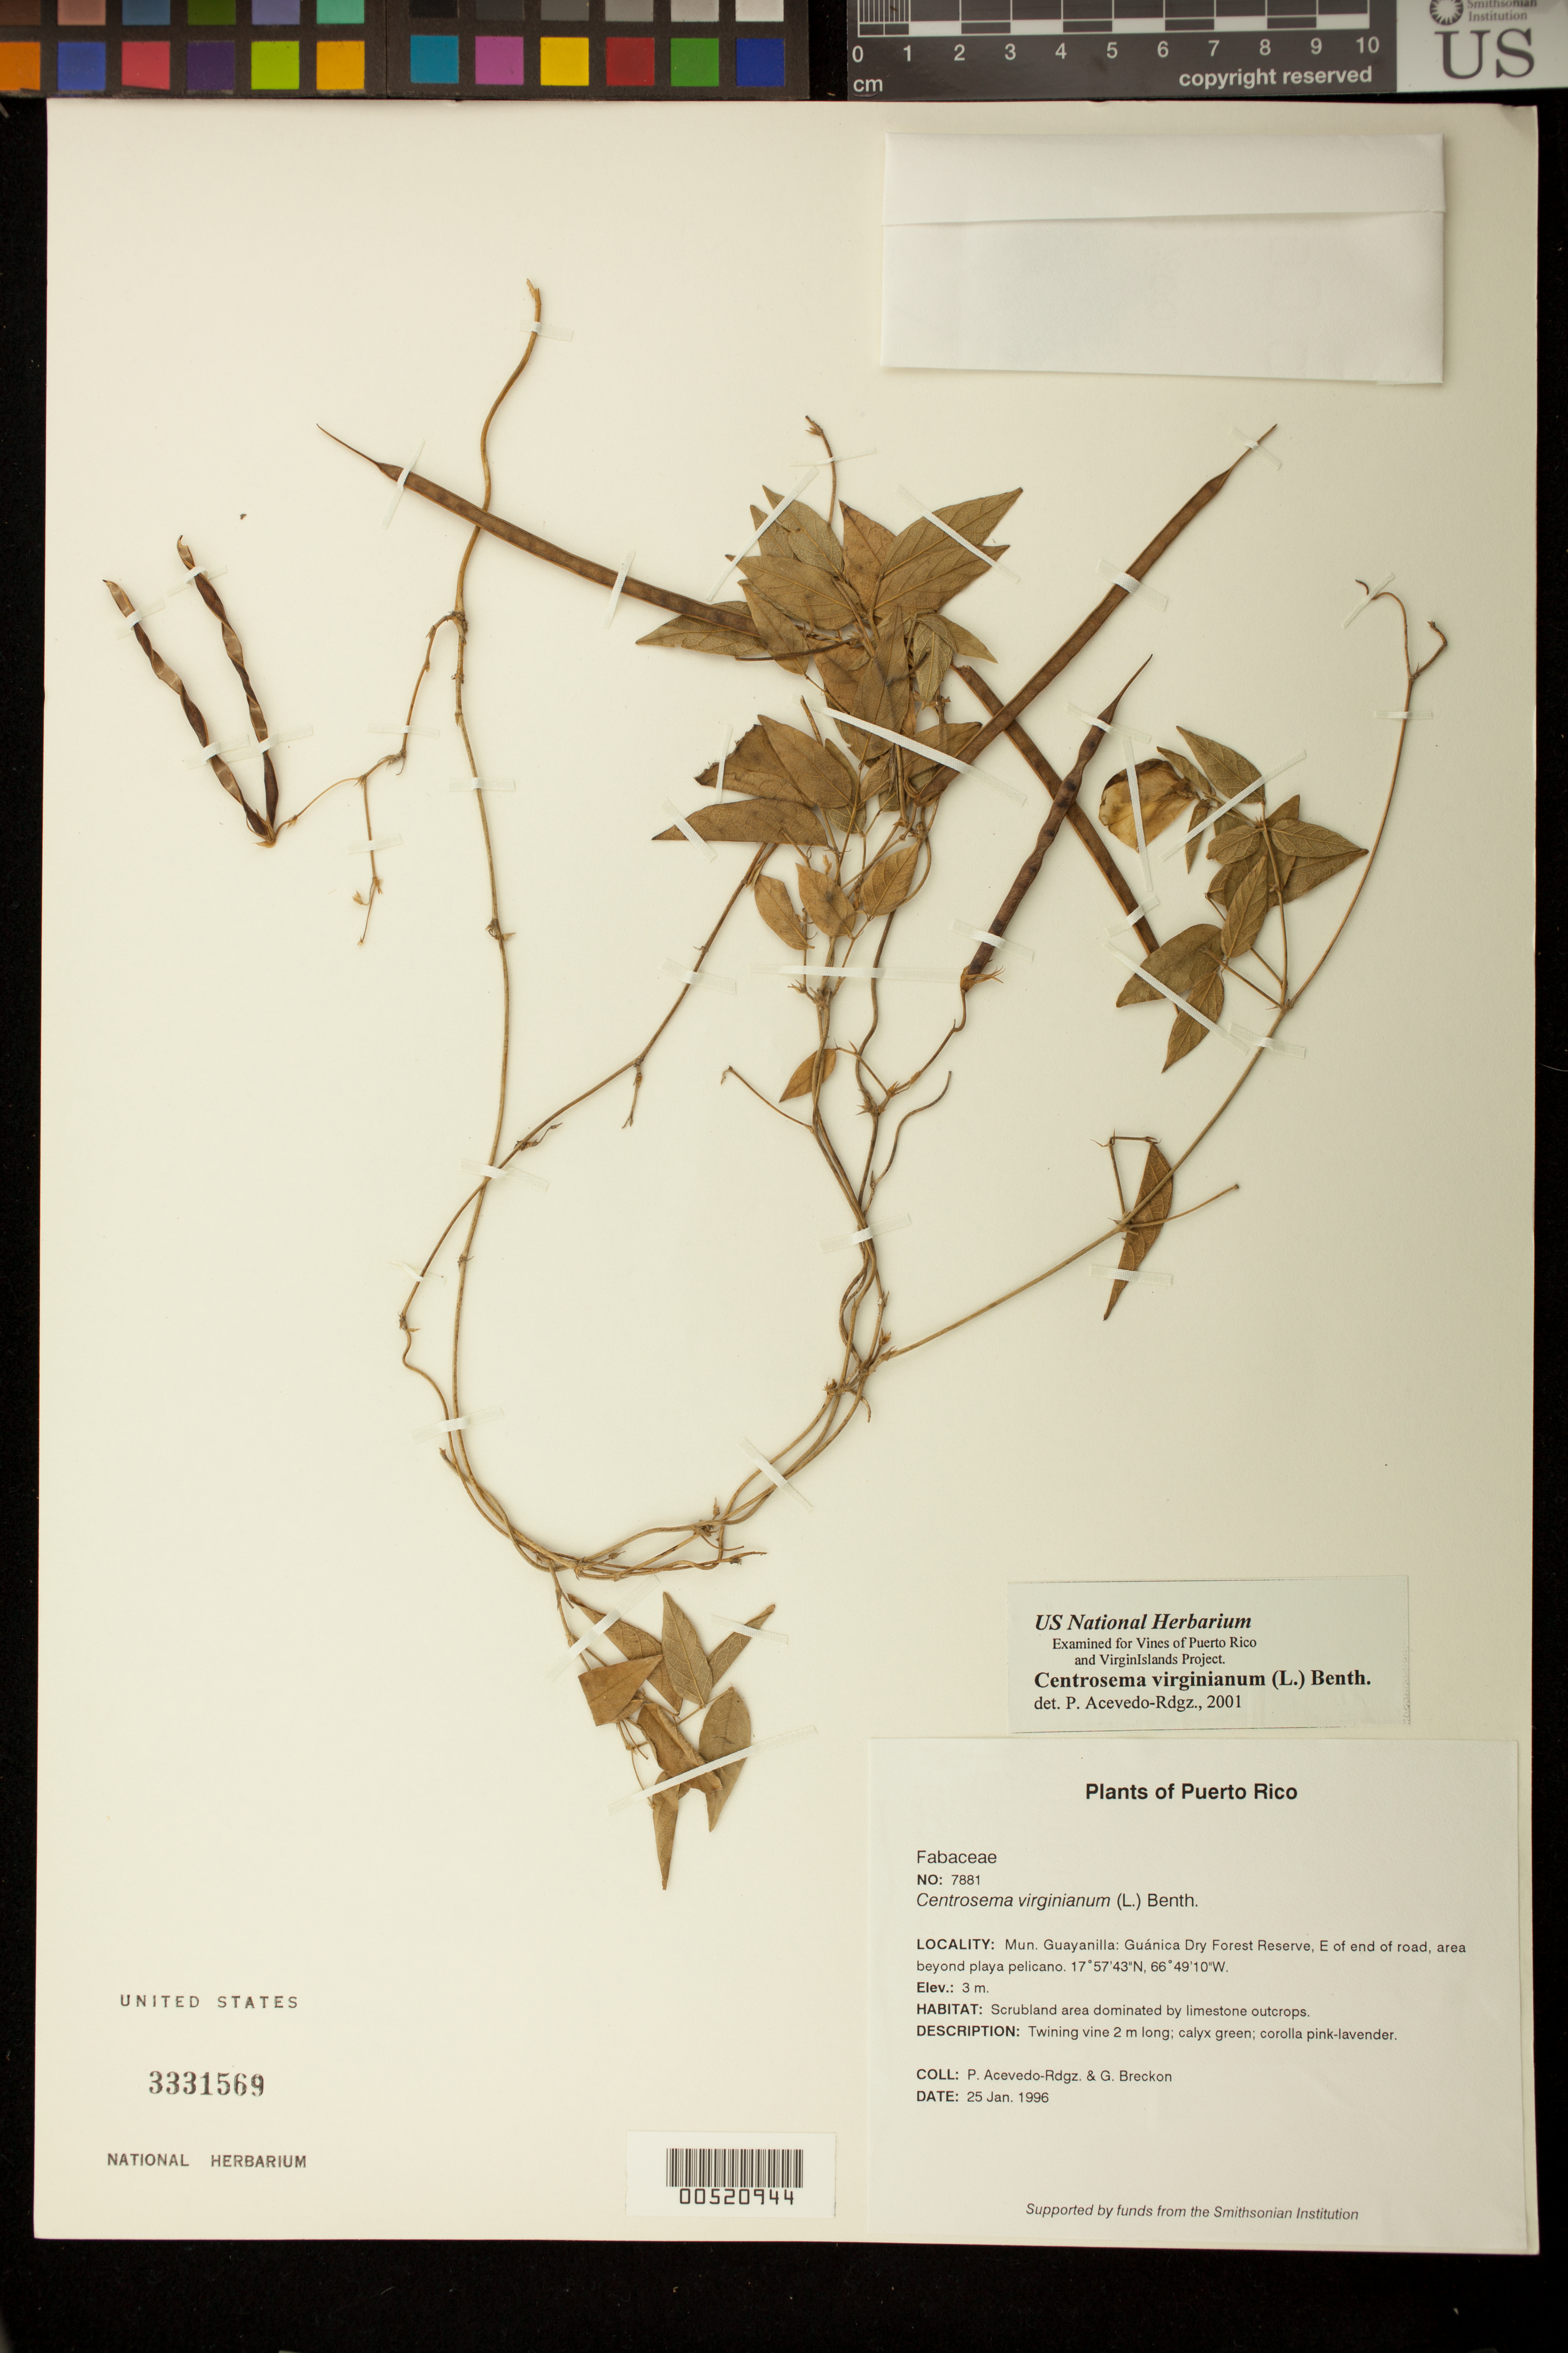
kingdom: Plantae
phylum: Tracheophyta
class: Magnoliopsida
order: Fabales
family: Fabaceae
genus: Centrosema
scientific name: Centrosema virginianum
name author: (L.) Benth.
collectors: P. Acevedo-Rodr. & G. J. Breckon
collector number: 7881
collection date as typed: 25 Jan 1996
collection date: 1996-01-25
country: Puerto Rico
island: Puerto Rico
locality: Mun. Guayanilla: Guánica Dry Forest Reserve, E of end of road, area beyond playa pelicano.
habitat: Scrubland area dominated by limestone outcrops.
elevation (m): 3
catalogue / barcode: US 3331569